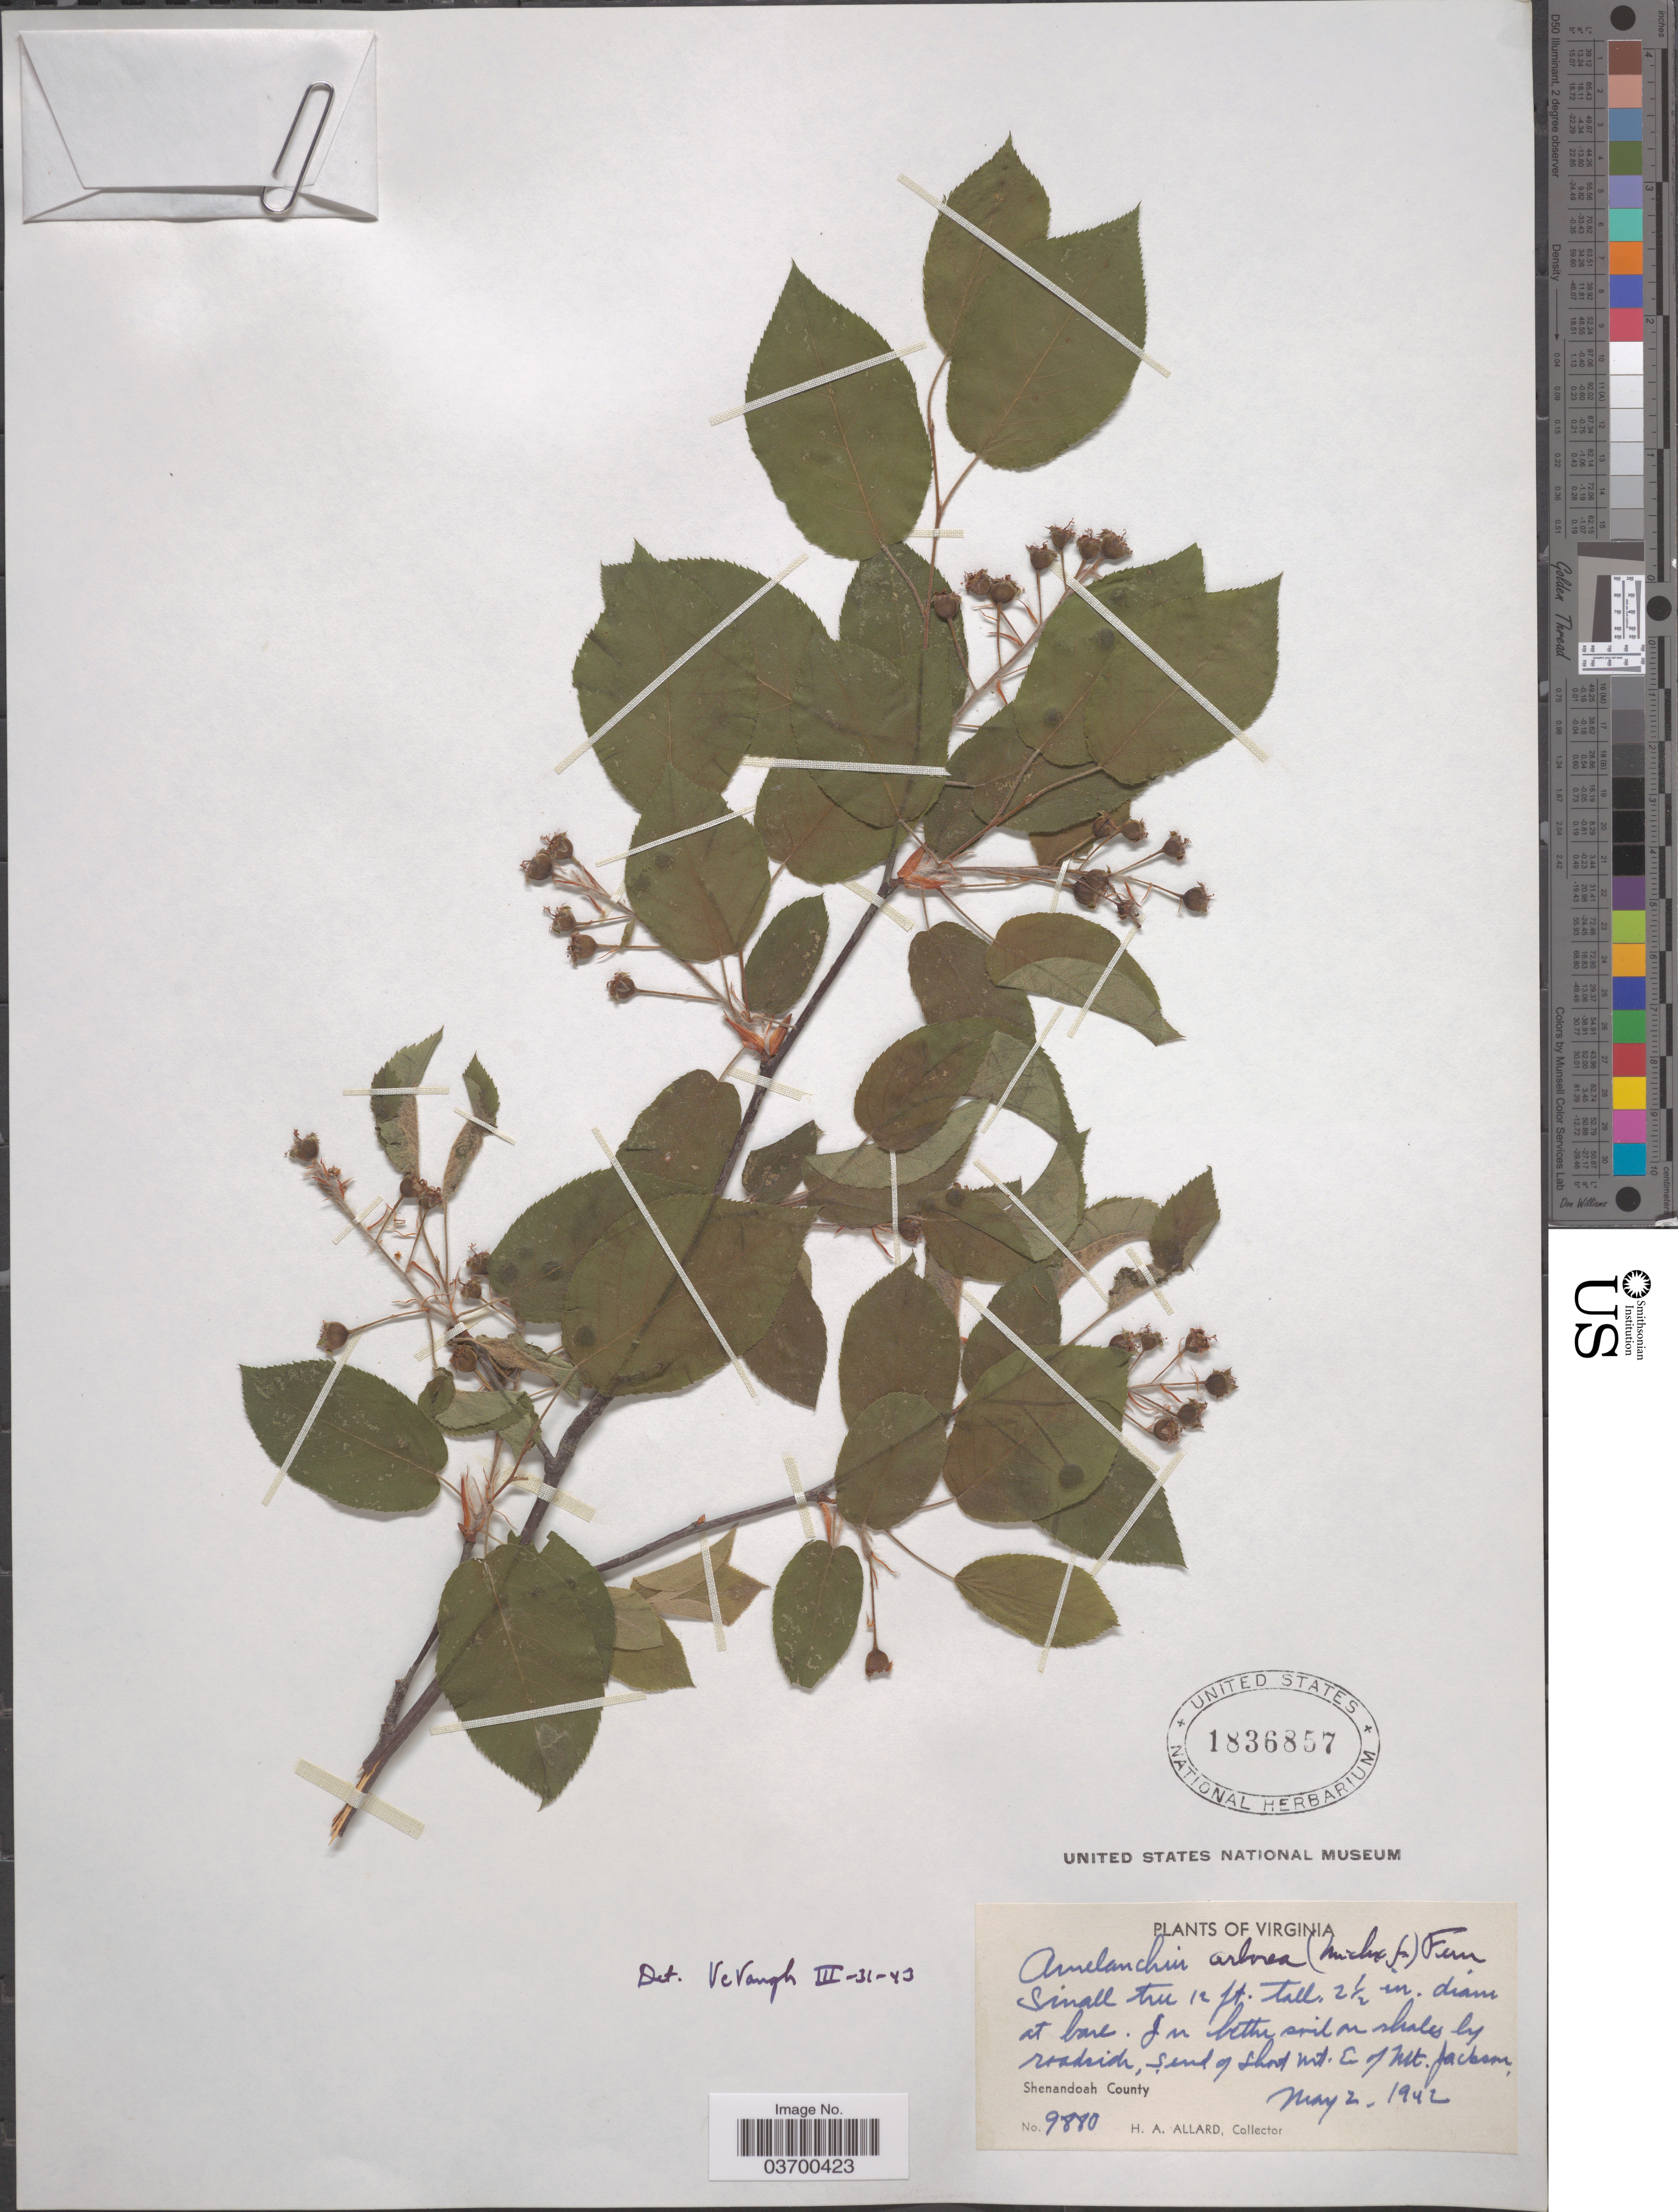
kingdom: Plantae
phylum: Tracheophyta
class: Magnoliopsida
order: Rosales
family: Rosaceae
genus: Amelanchier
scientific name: Amelanchier arborea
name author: (F. Michx.) Fernald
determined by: McVaugh, M. R.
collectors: H. A. Allard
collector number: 9880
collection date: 1942-05-02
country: United States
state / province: Virginia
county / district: Shenandoah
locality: Short Mt. E of Mt. Jackson. Shenandoah County.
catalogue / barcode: US 1836857